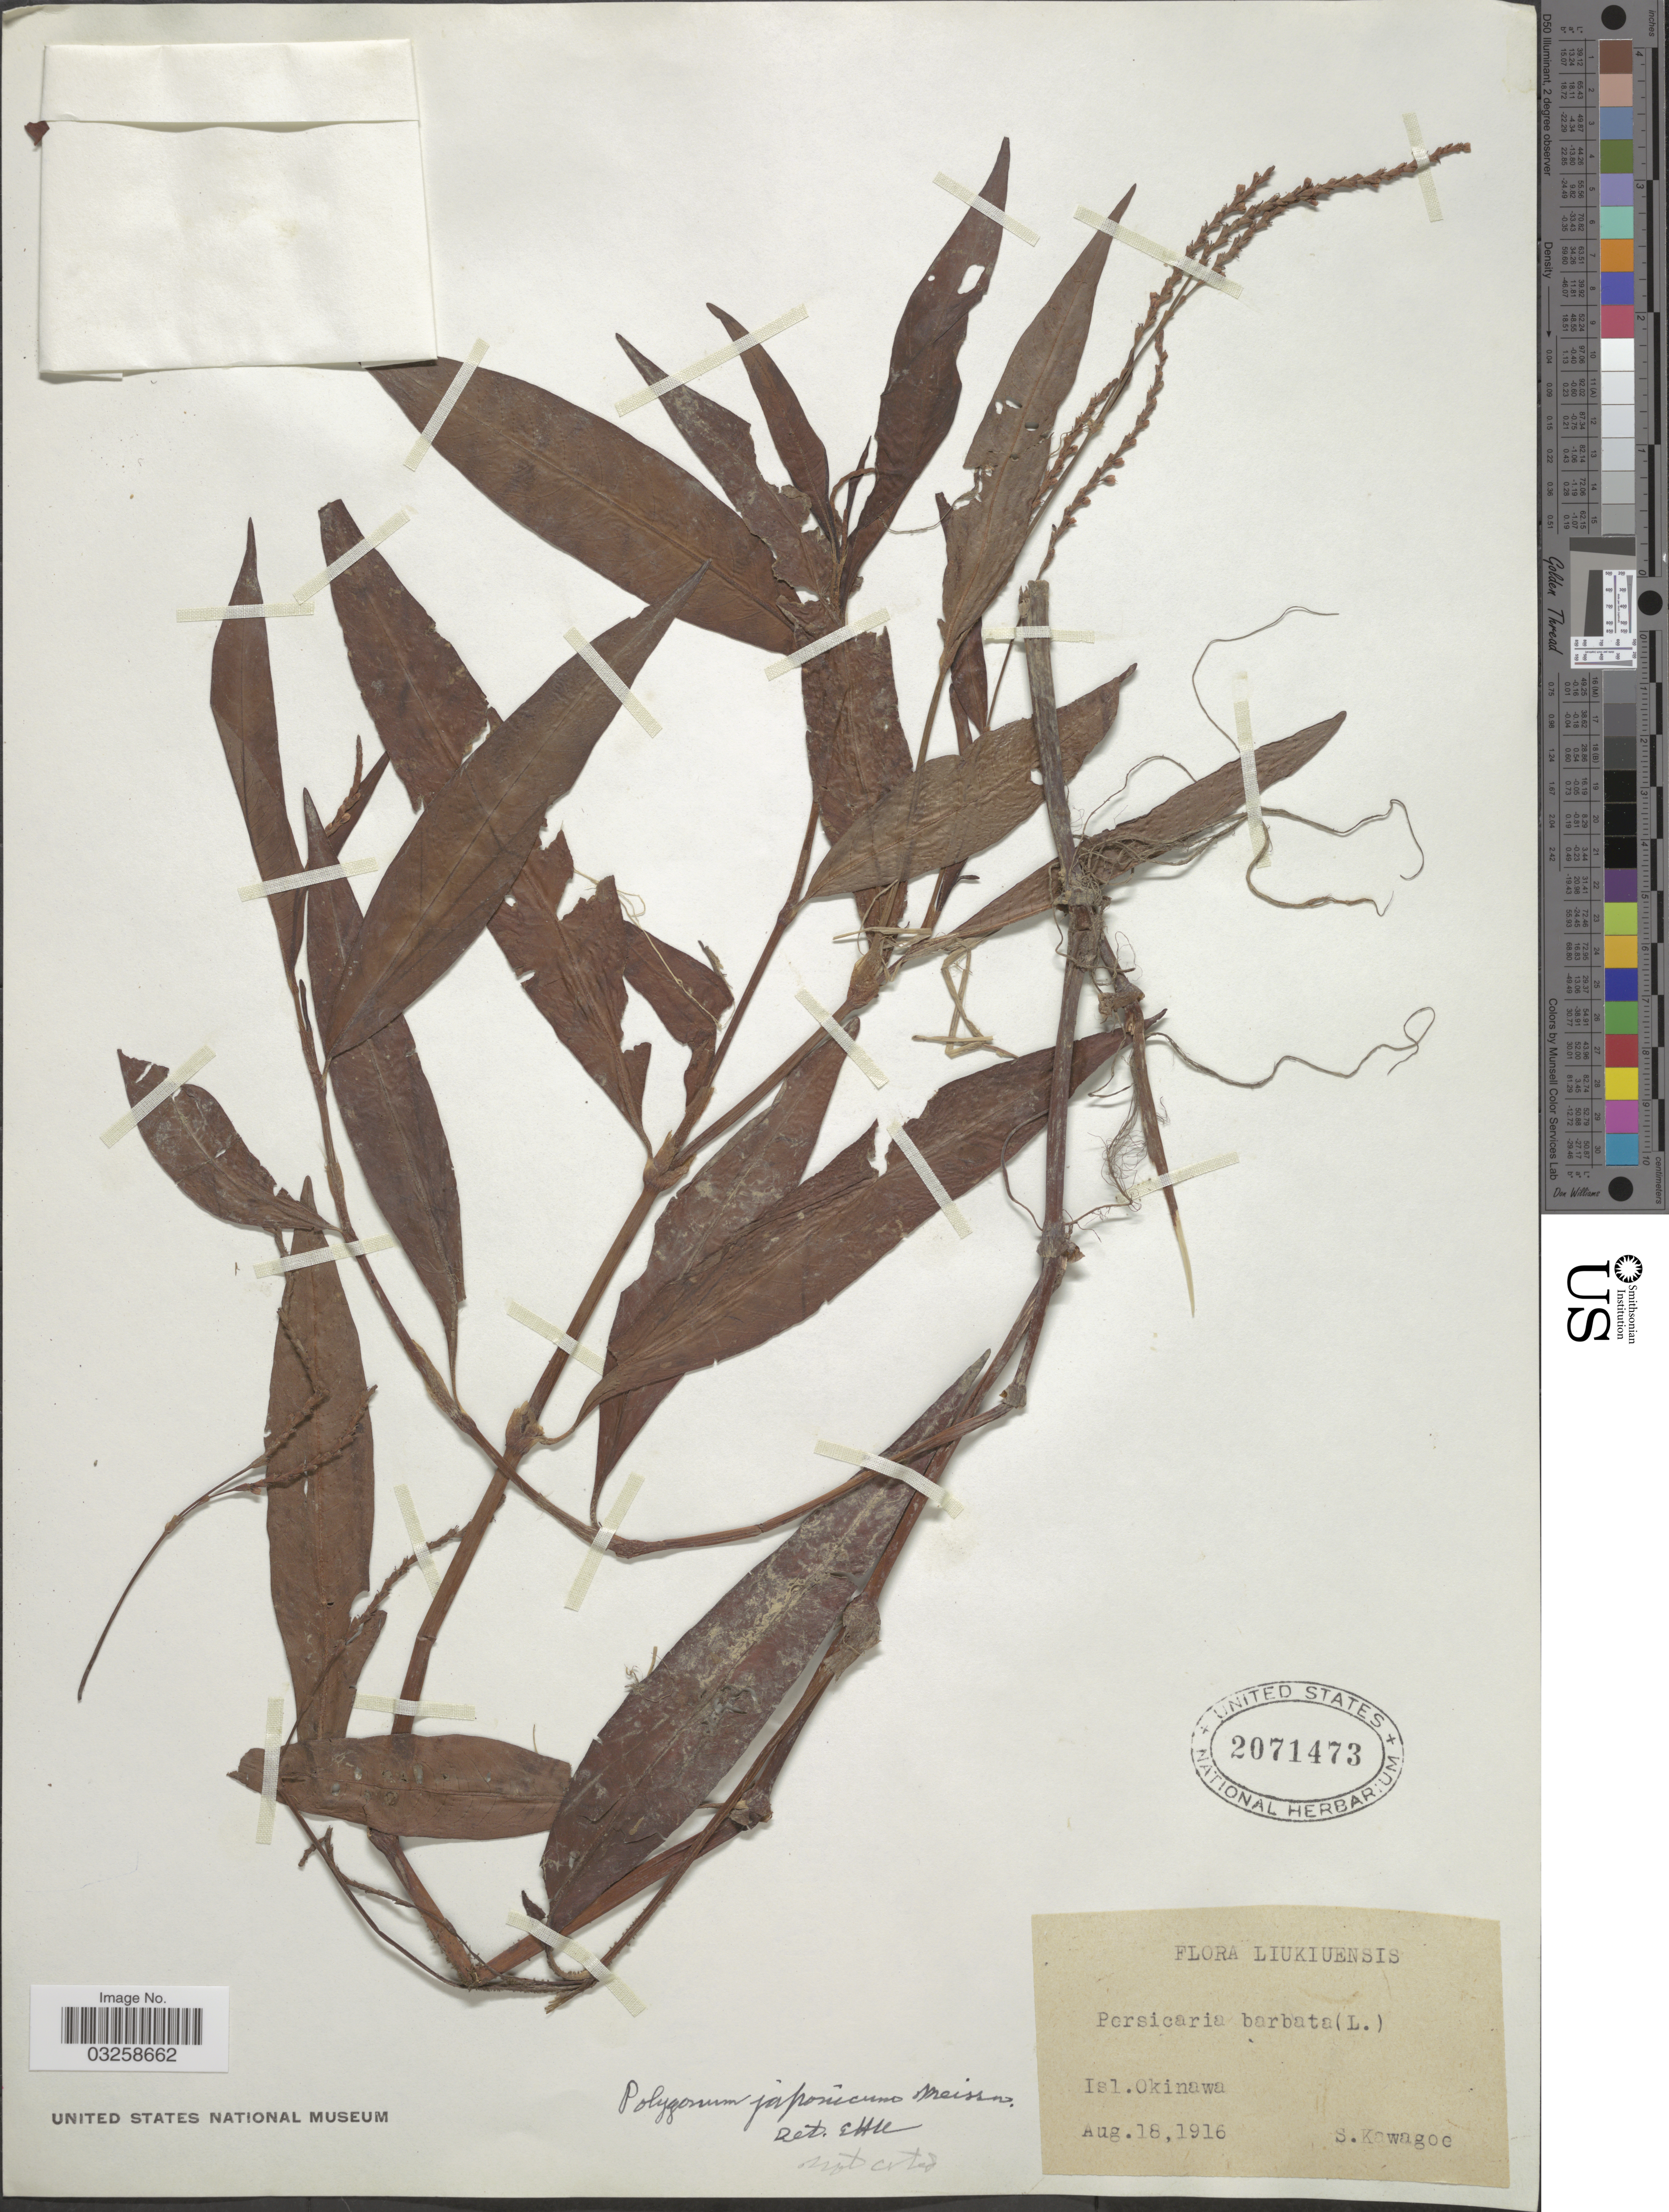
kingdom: Plantae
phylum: Tracheophyta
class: Magnoliopsida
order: Caryophyllales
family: Polygonaceae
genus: Polygonum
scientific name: Polygonum japonicum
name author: Meisn.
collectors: S. Kawagoe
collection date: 1916-08-18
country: Japan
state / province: Okinawa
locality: Liukiuensis. Isl. Okinawa.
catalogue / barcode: US 2071473